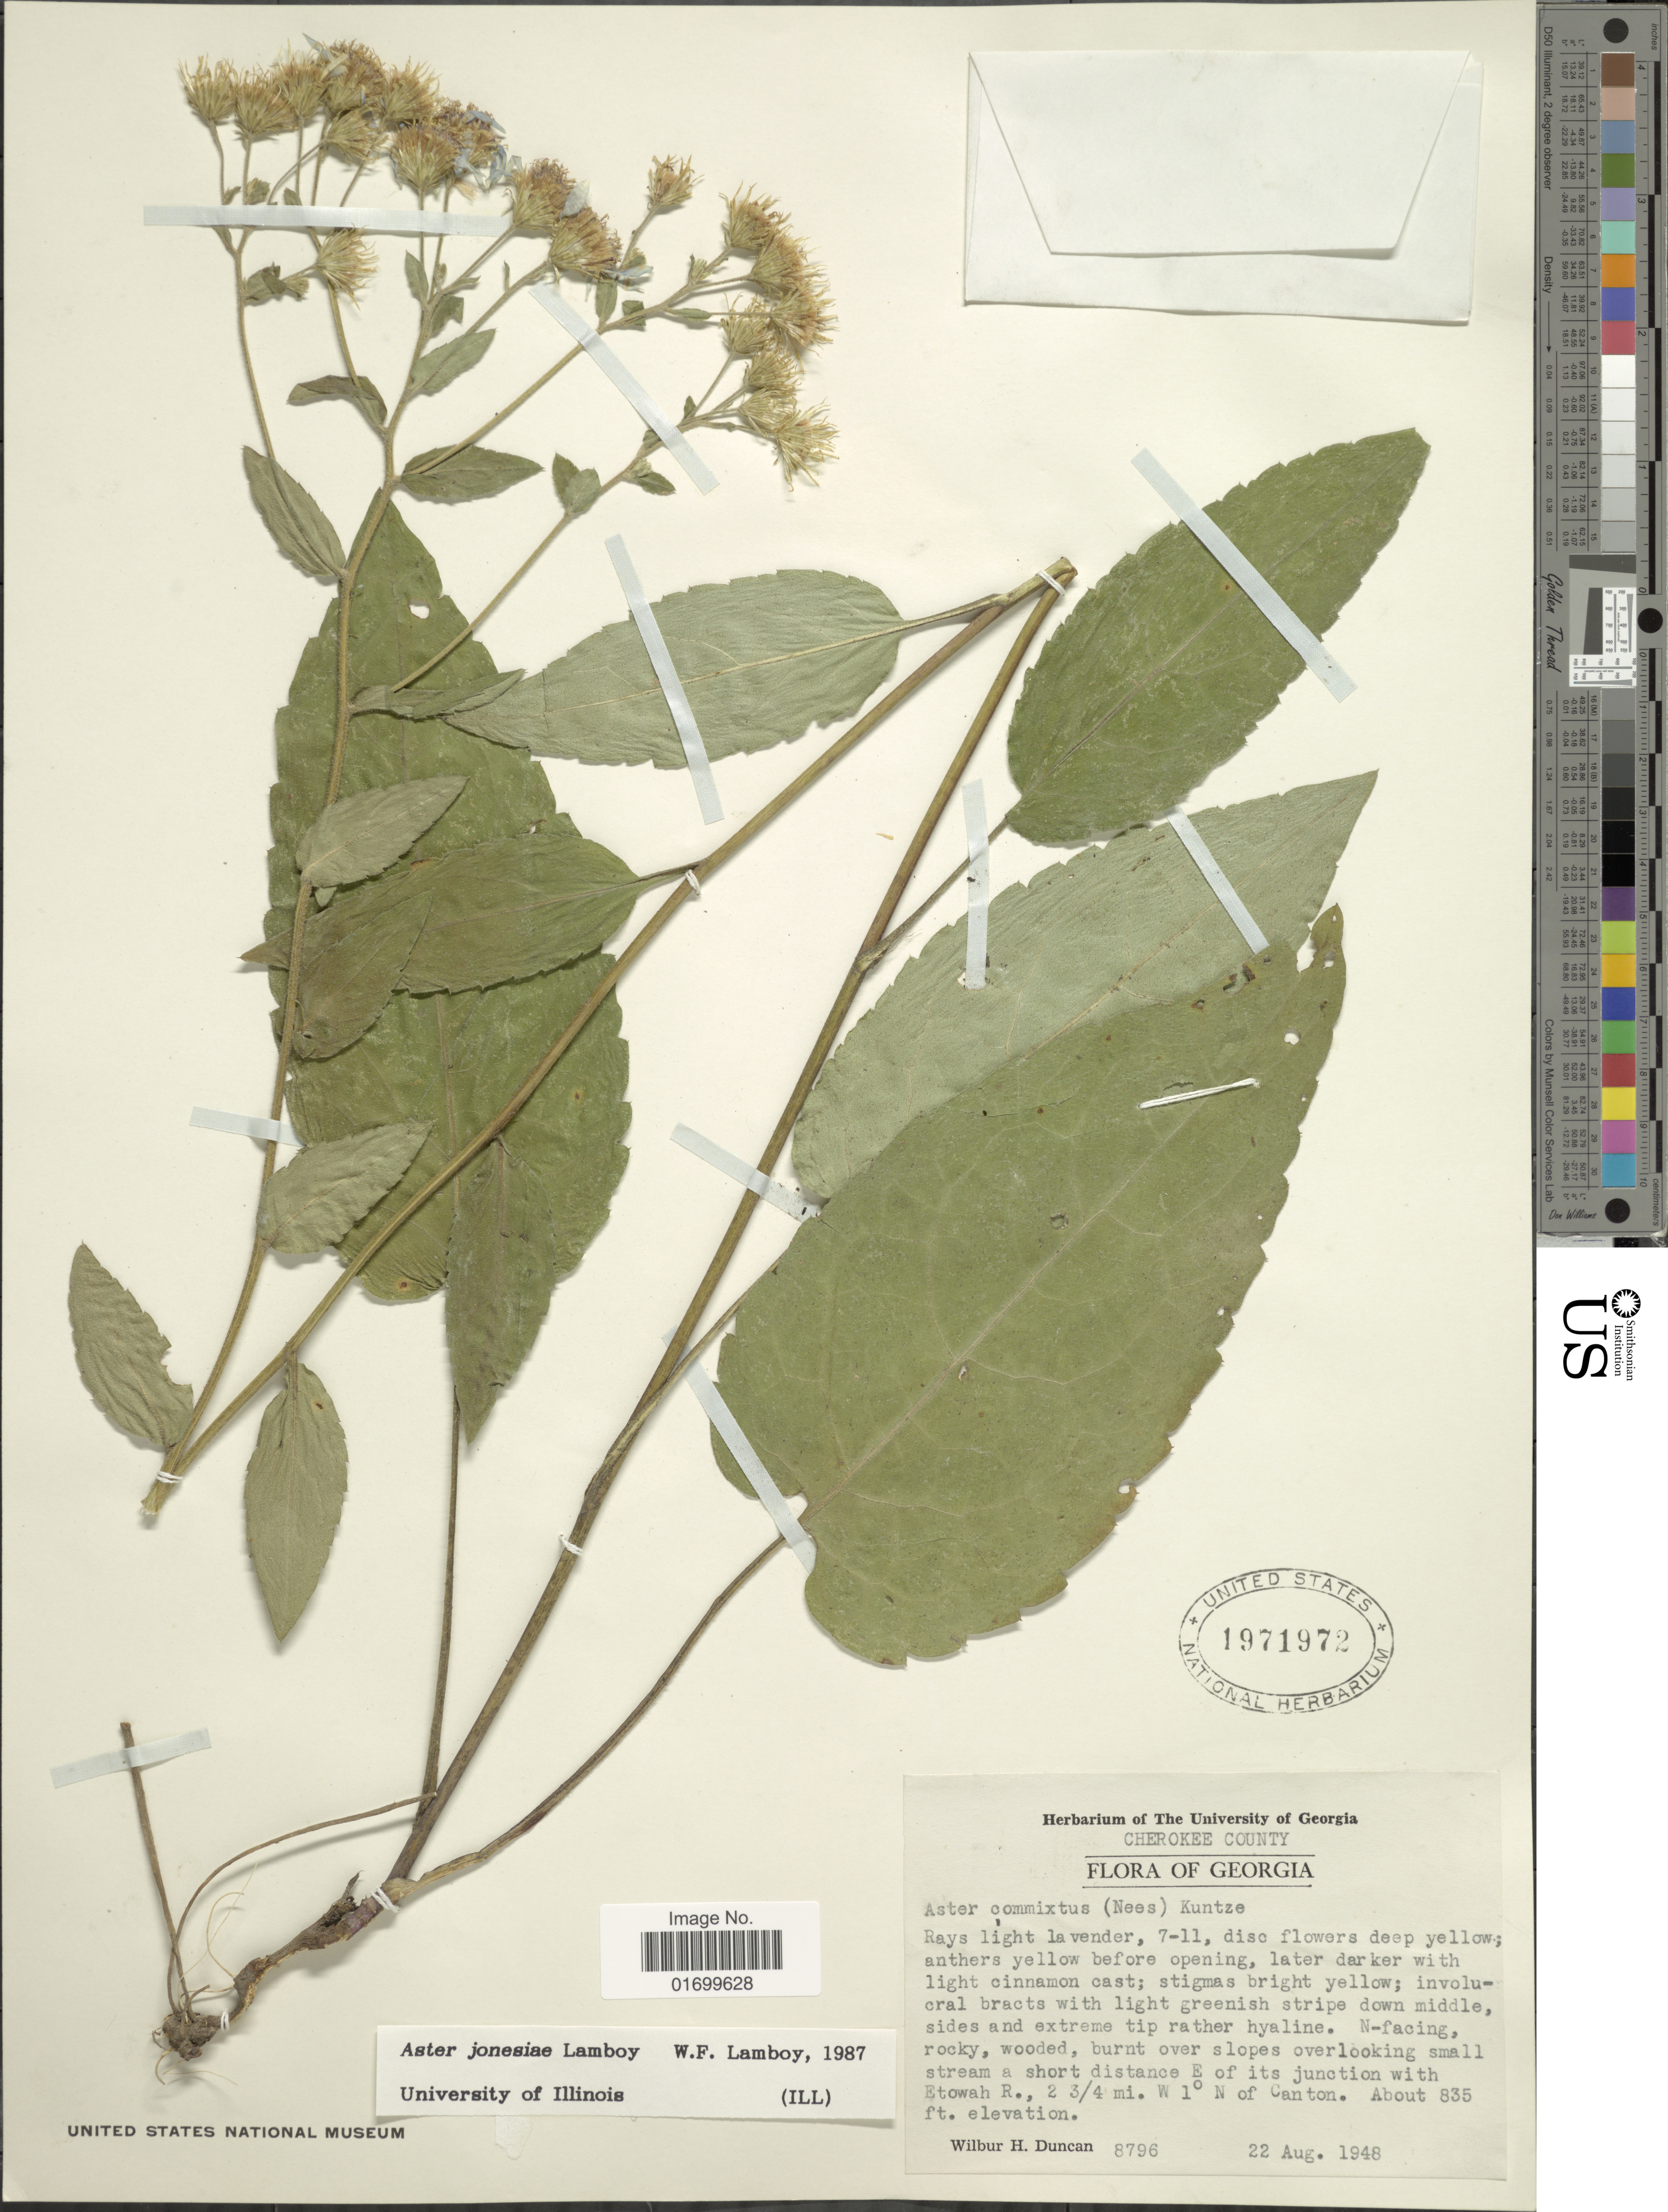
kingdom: Plantae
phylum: Tracheophyta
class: Magnoliopsida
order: Asterales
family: Asteraceae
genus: Eurybia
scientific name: Eurybia jonesiae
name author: (Lamboy) G.L. Nesom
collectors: W. H. Duncan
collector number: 8796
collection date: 1948-08-22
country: United States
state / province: Georgia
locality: Cherokee County, N-facing, rocky, wooded, burnt over slopes overlooking small stream a short distance E of its junction with Etowah R., 2 3/4 mi. W 1°N of Canton.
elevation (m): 255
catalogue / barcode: US 1971972